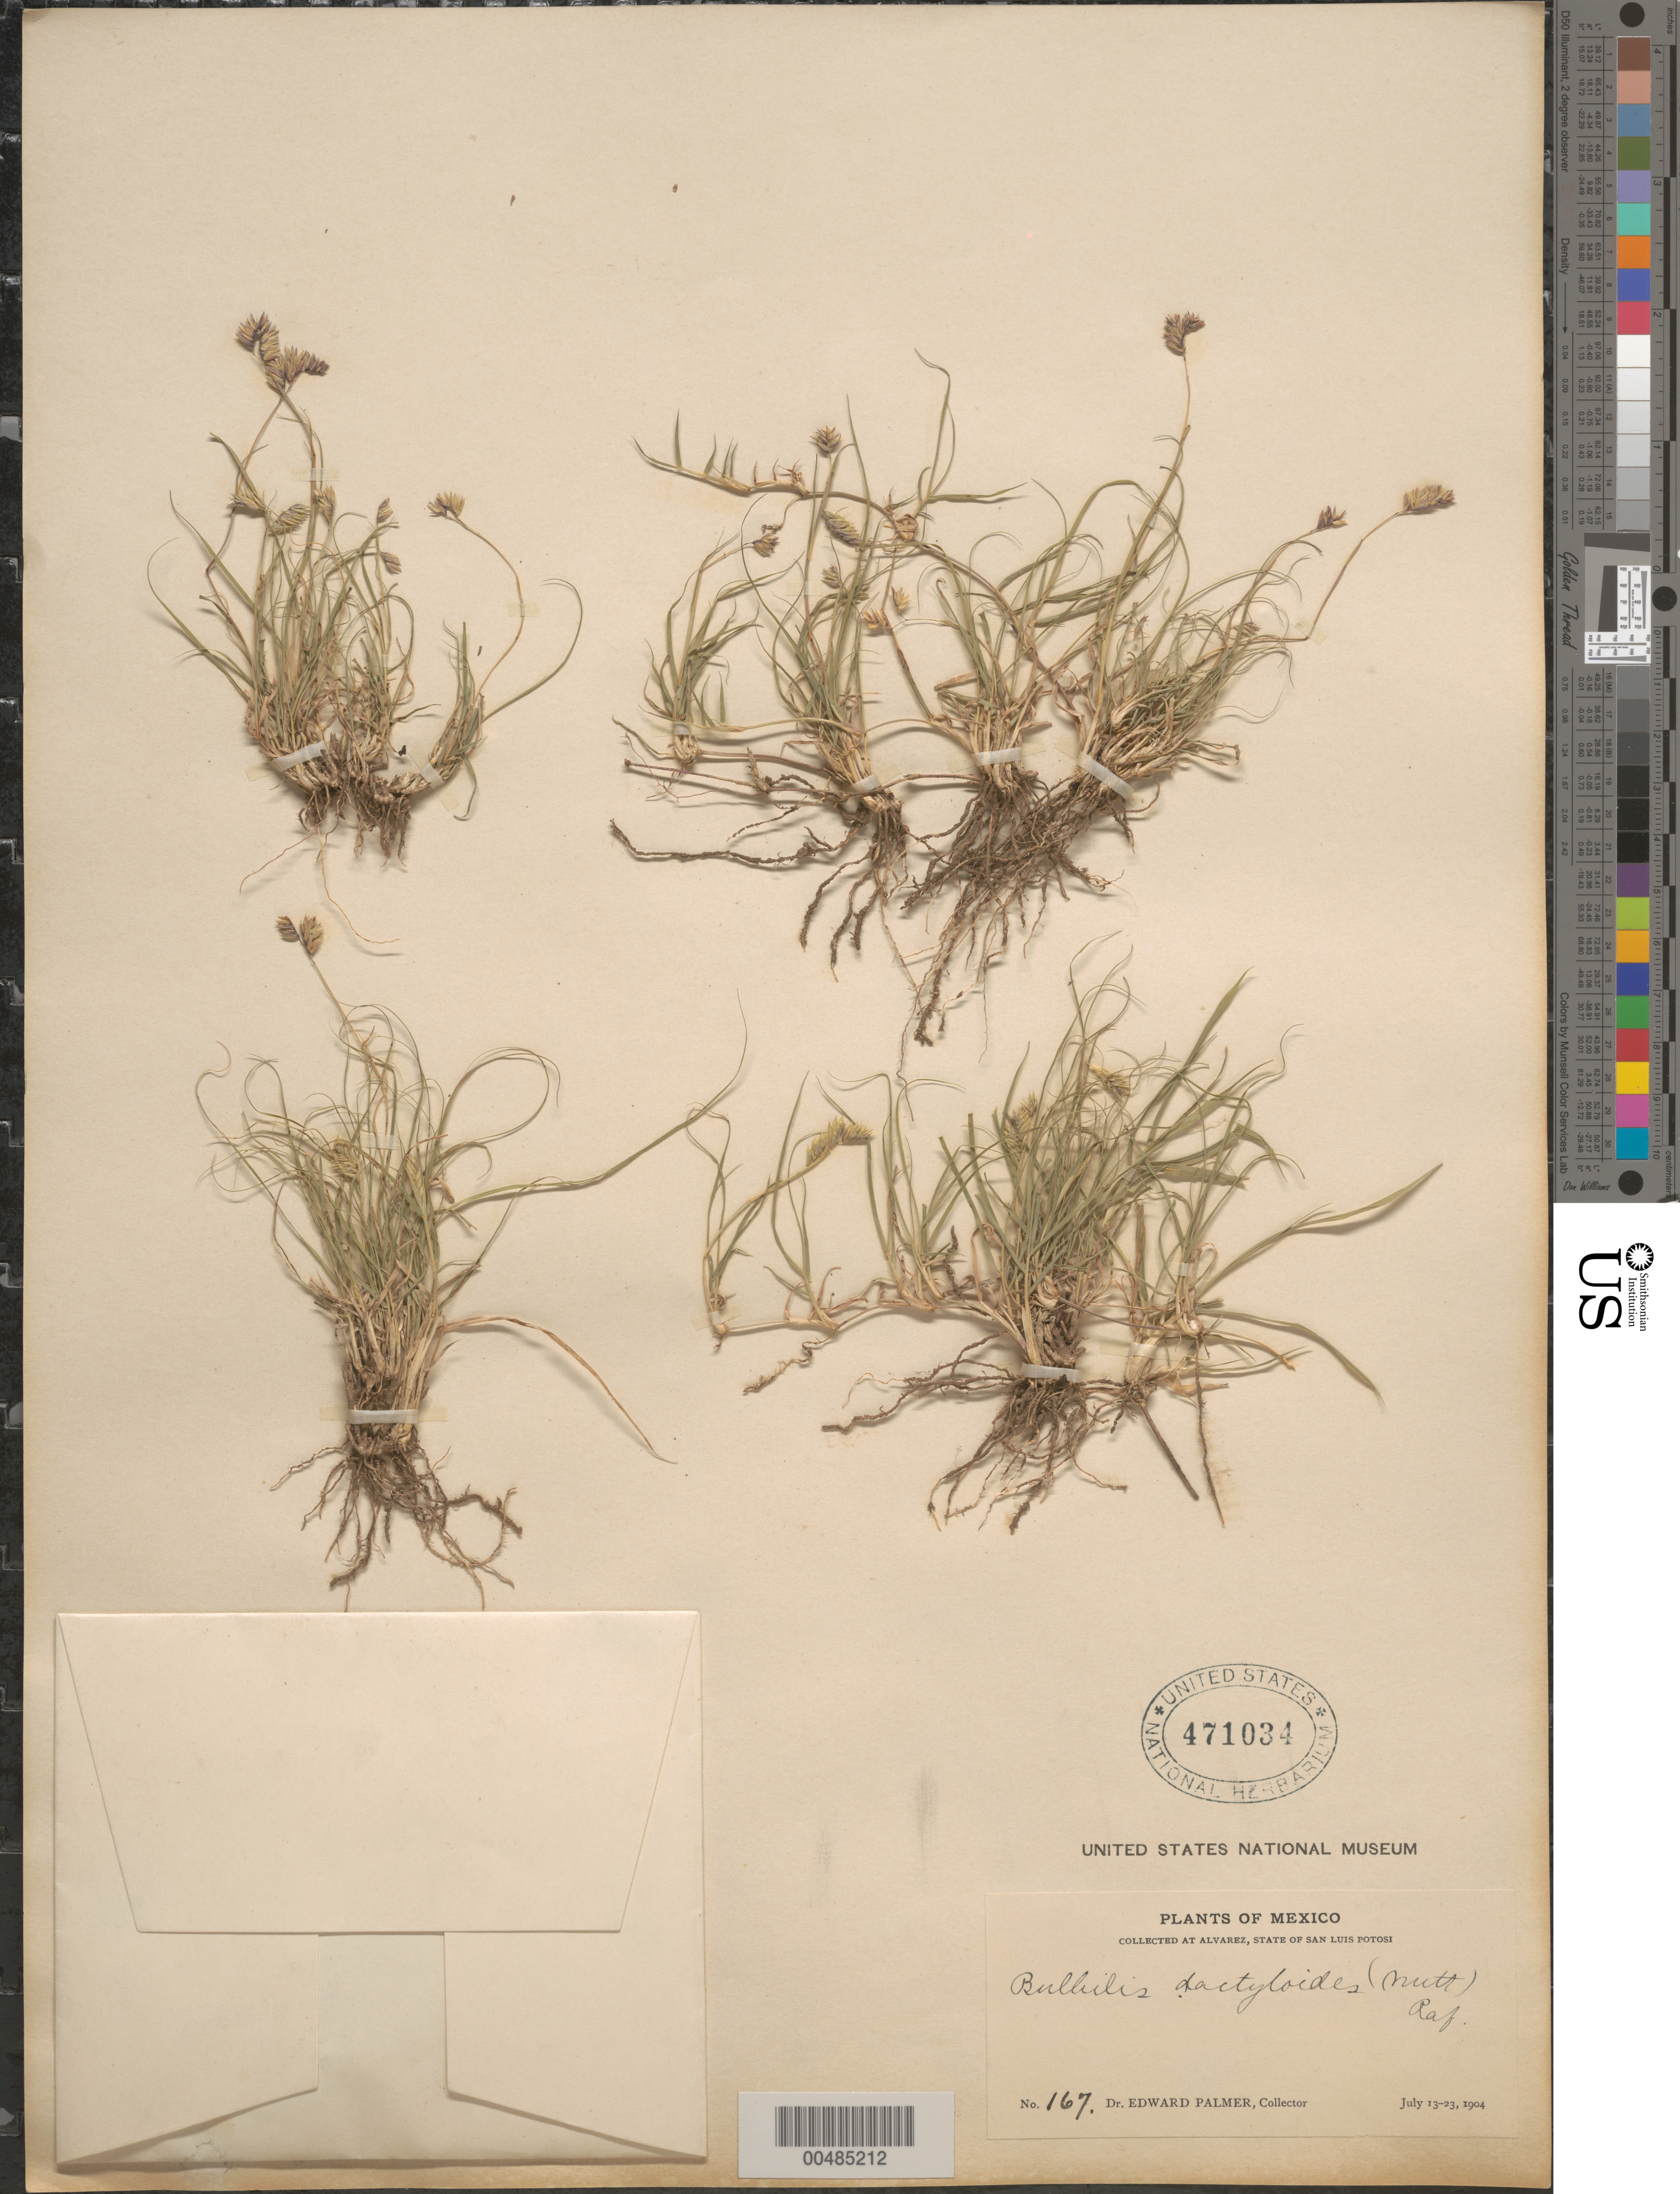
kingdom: Plantae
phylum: Tracheophyta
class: Liliopsida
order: Poales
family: Poaceae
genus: Buchloe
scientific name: Buchloe dactyloides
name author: (Nutt.) Engelm.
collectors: E. Palmer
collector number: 167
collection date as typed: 13 Jul 1904 to 23 Jul 1904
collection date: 1904-07-13/1904-07-23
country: Mexico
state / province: San Luis Potosi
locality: At Alvarez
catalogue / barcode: US 471034